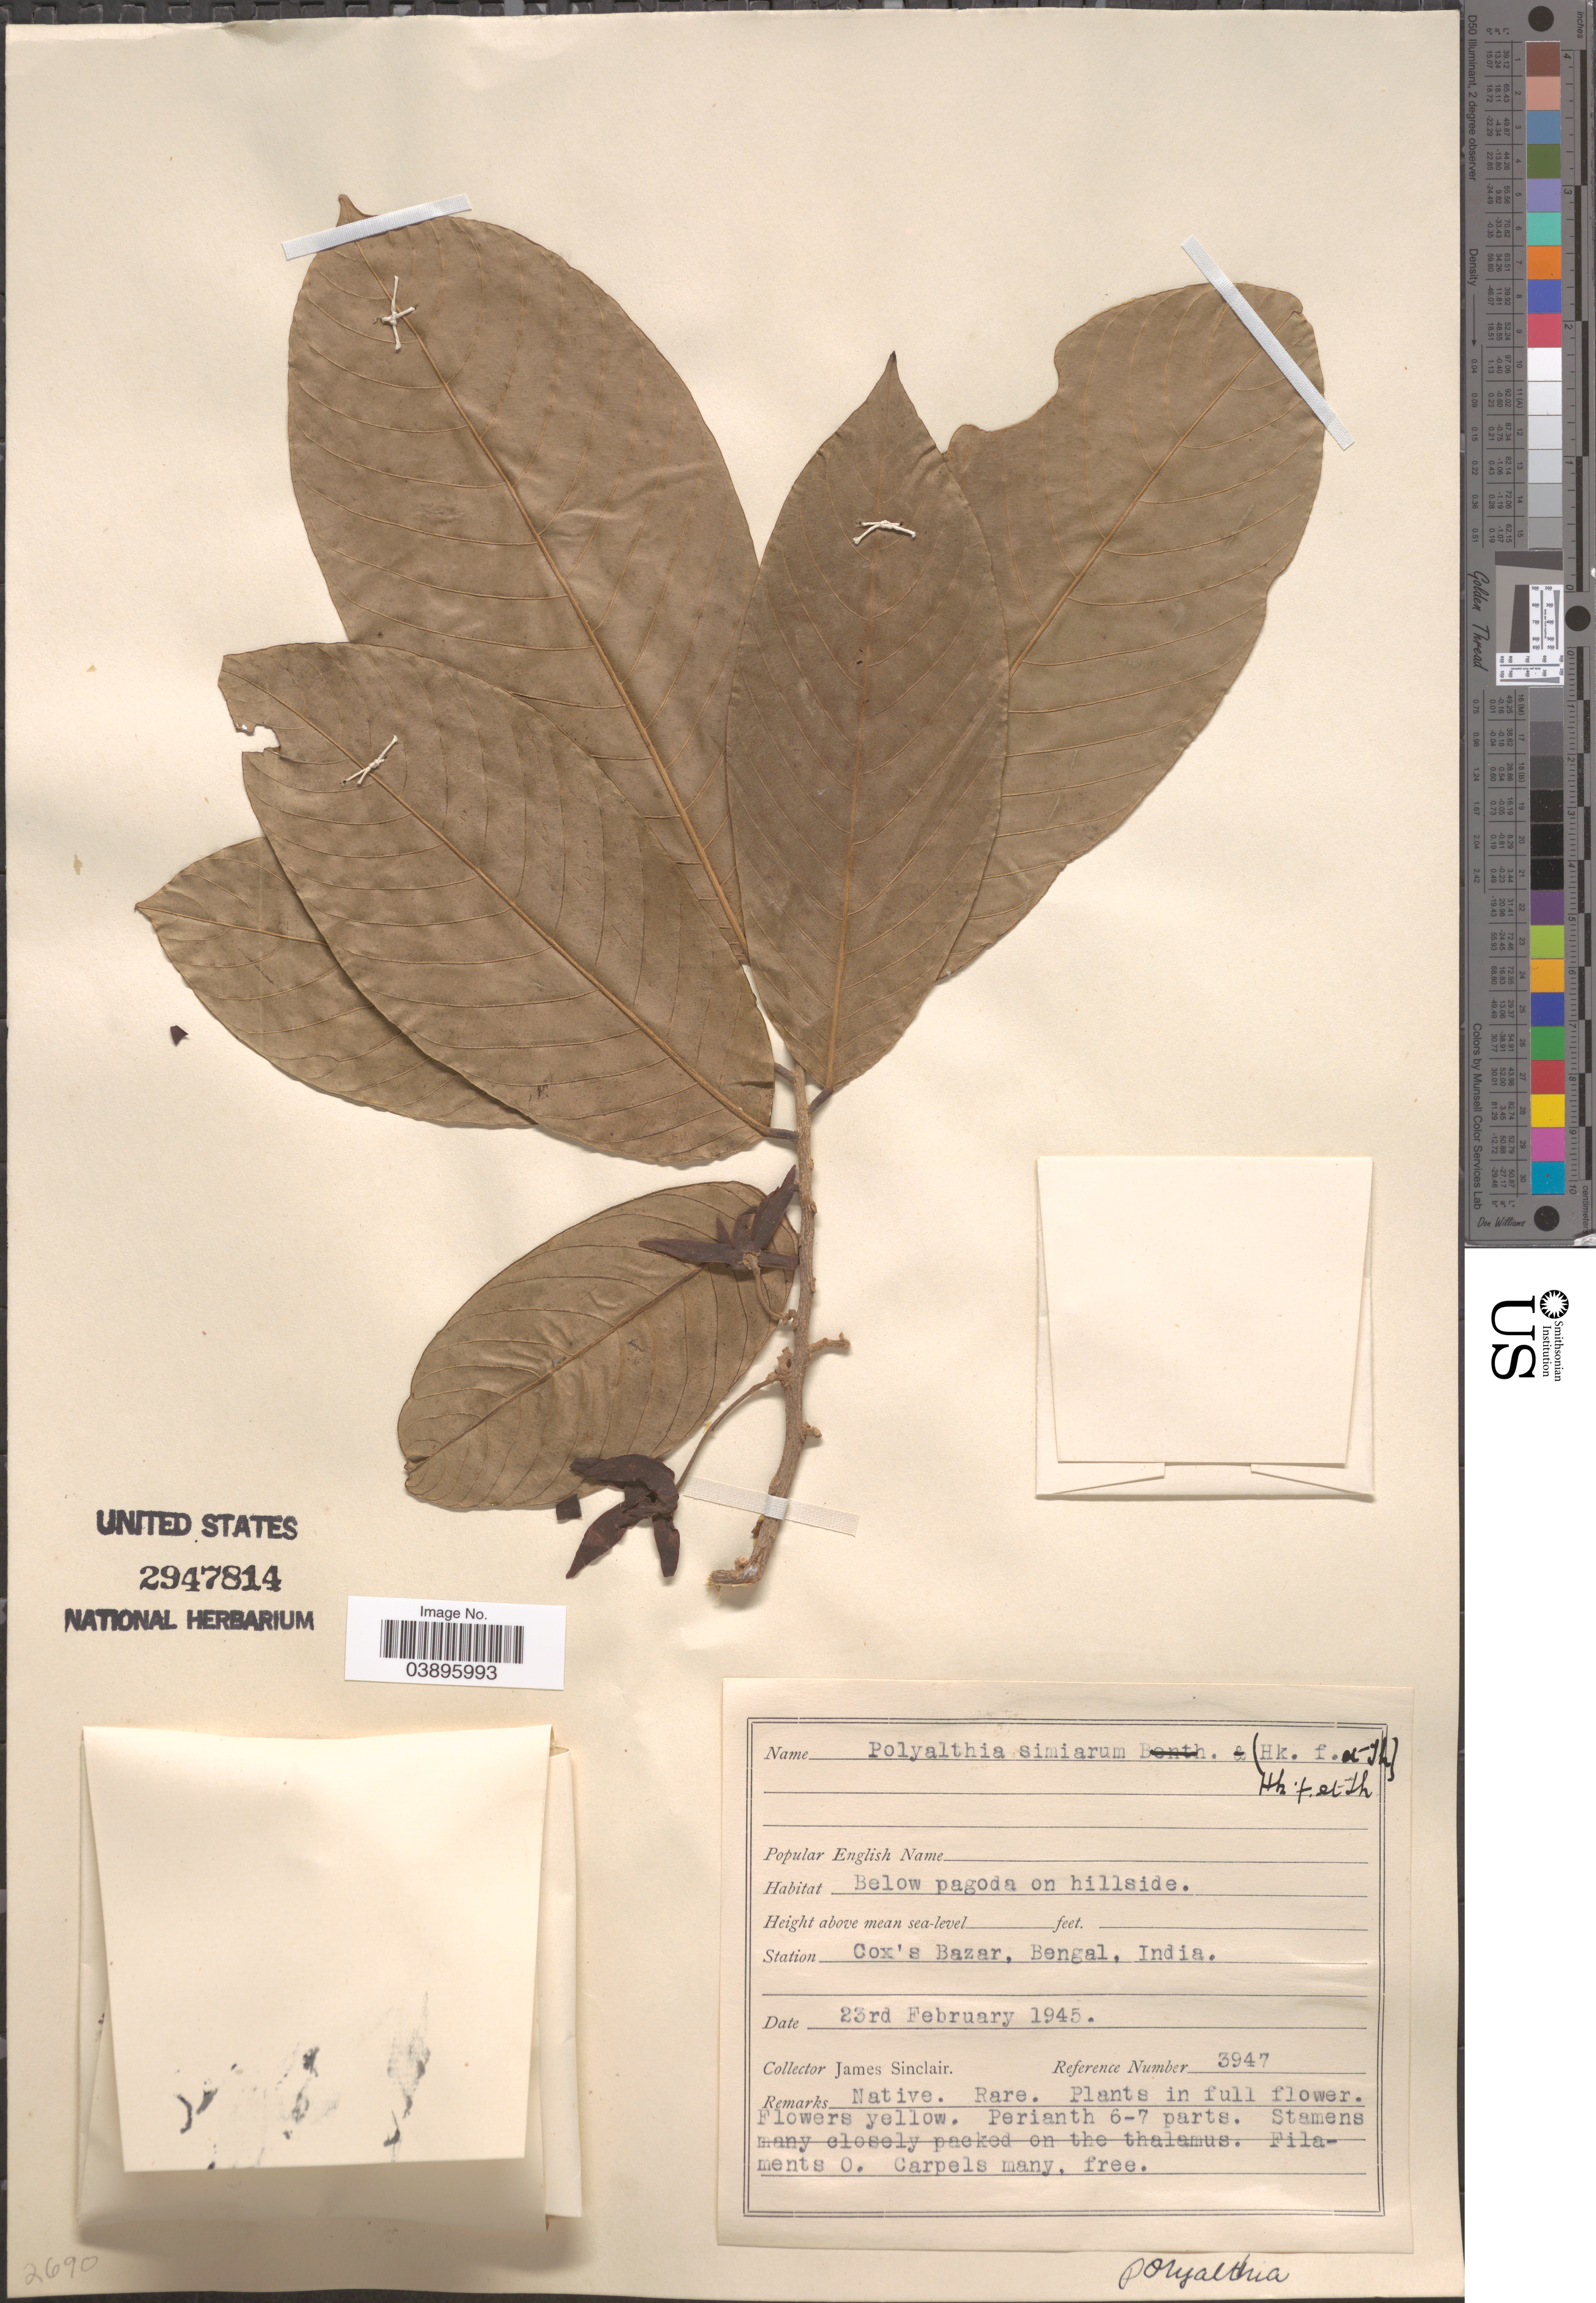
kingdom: Plantae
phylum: Tracheophyta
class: Magnoliopsida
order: Magnoliales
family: Annonaceae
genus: Polyalthia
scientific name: Polyalthia simiarum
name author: (Buch.-Ham. ex Hook. f. & Thomson) Benth. ex Hook. f. & Thomson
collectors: J. Sinclair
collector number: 3947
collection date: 1945-02-23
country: Bangladesh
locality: Station. Cox's Bazar, Bengal.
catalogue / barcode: US 2947814